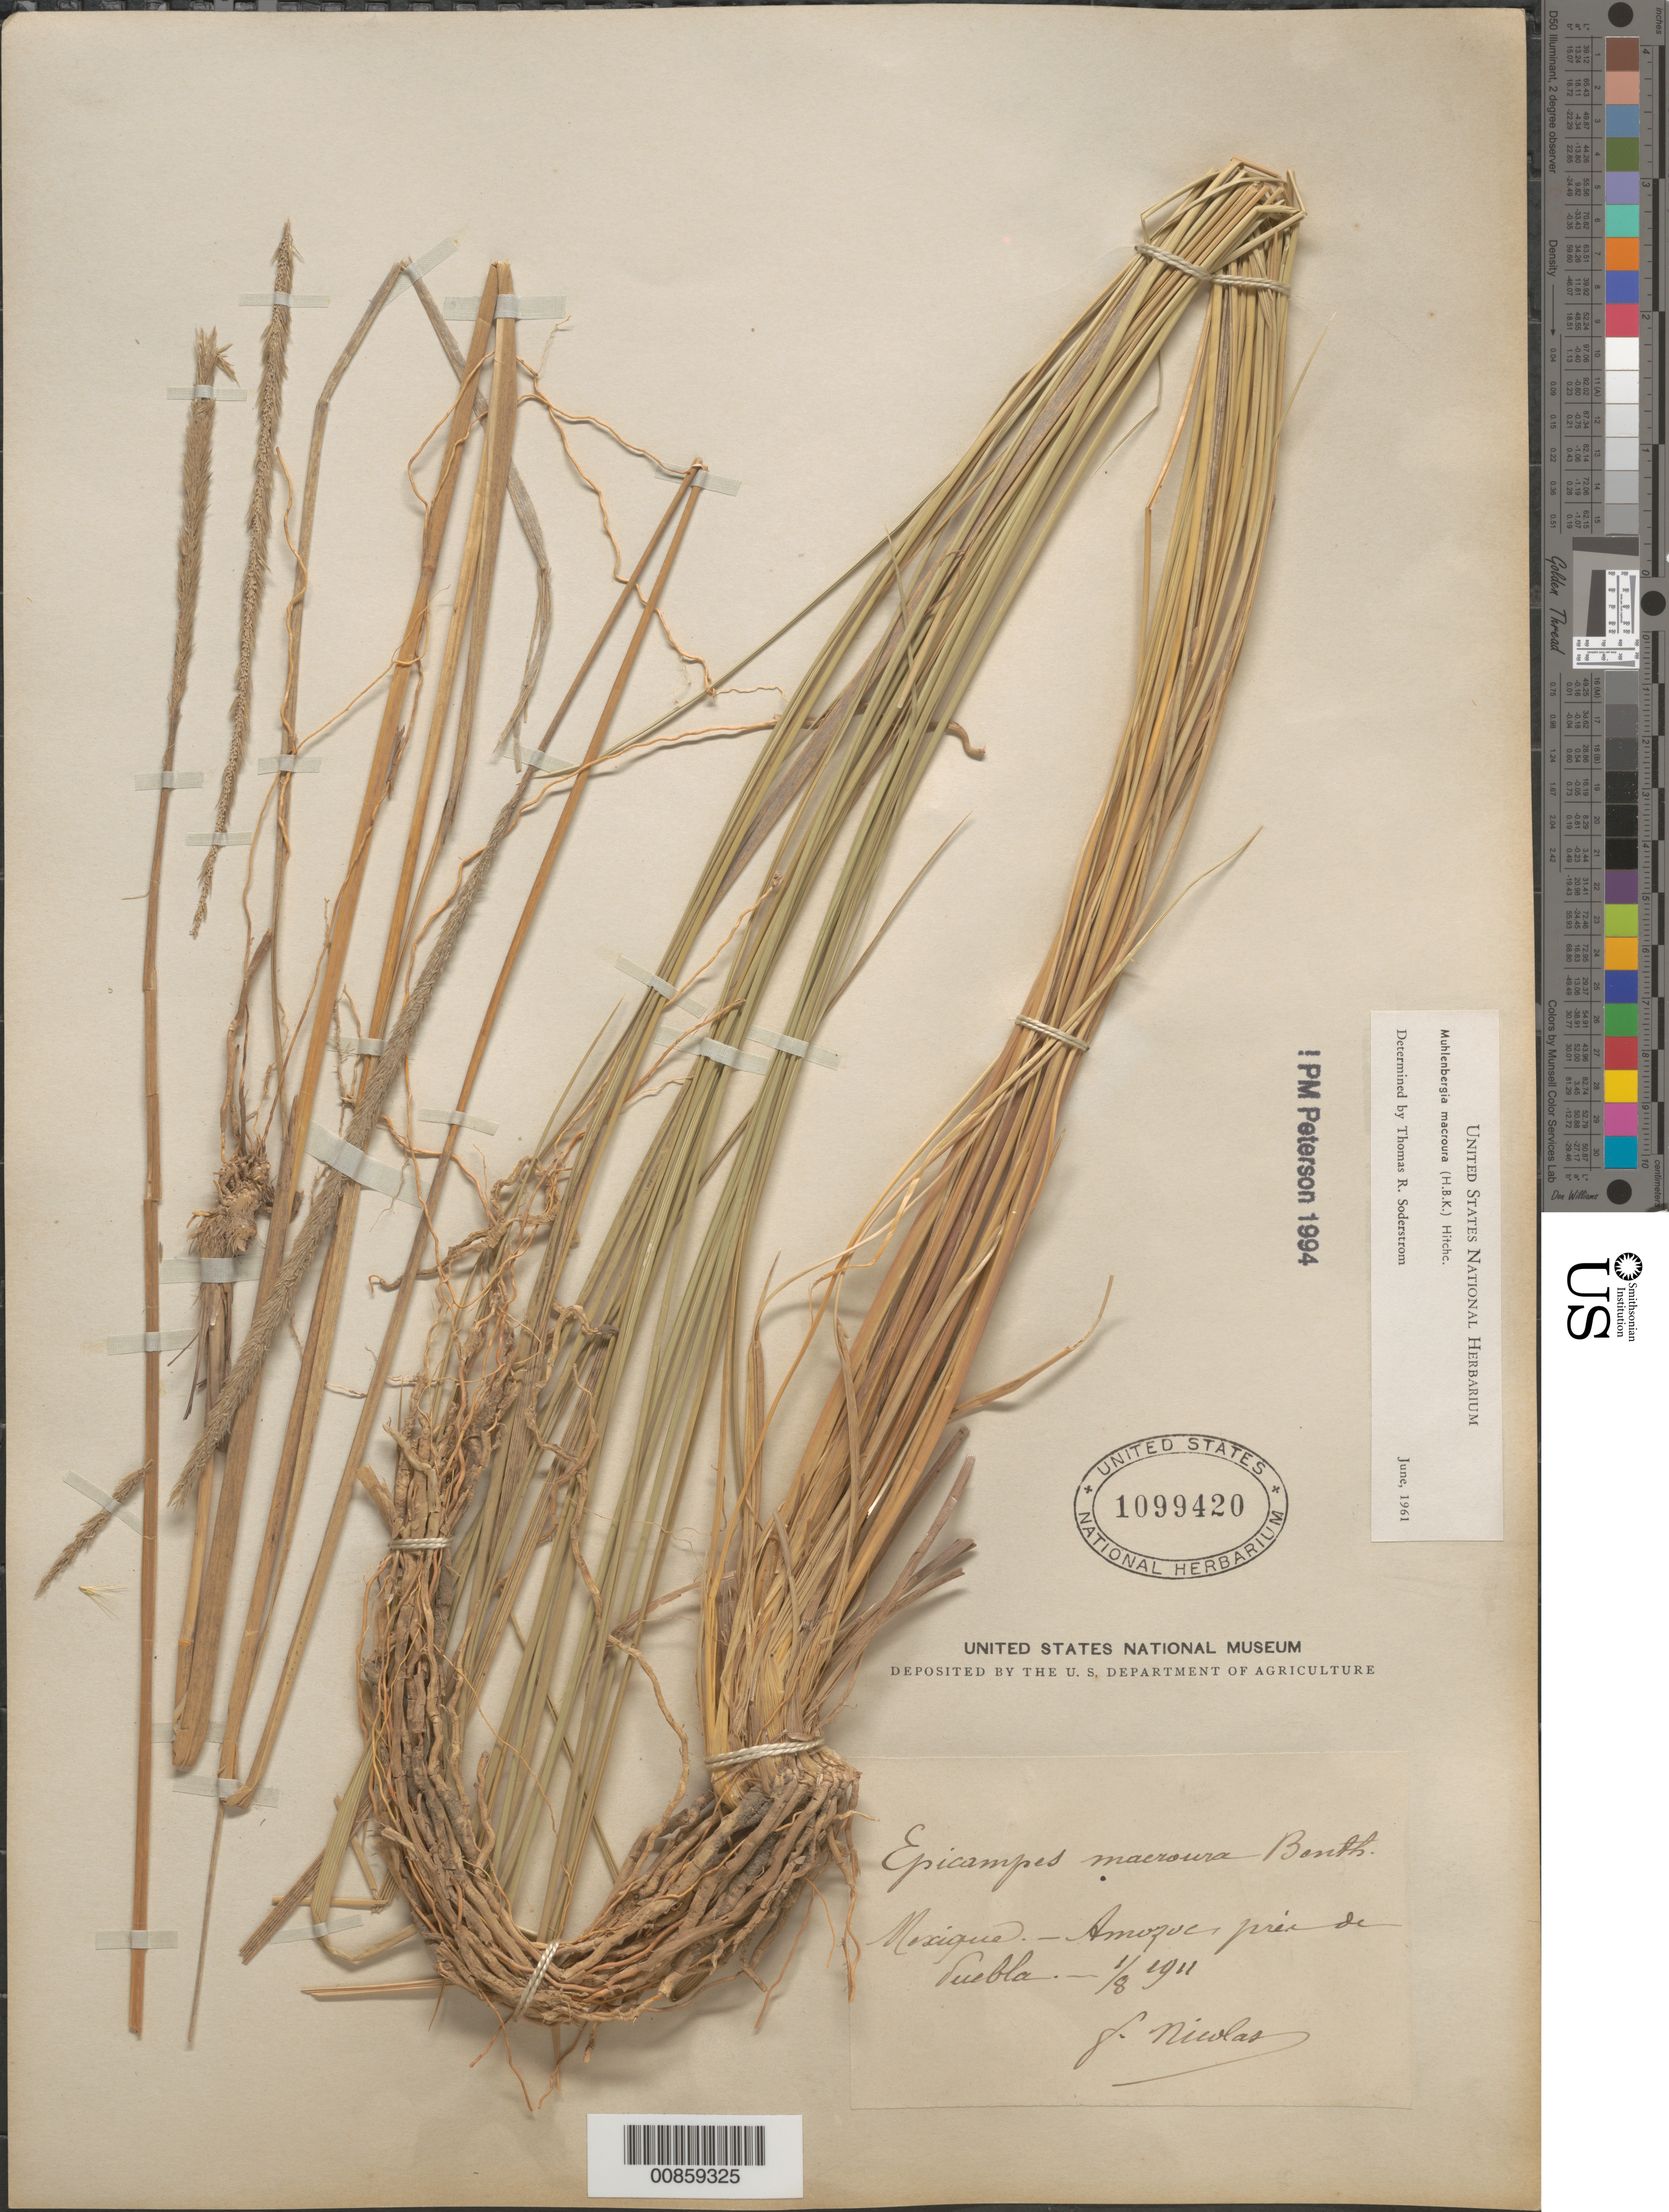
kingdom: Plantae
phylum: Tracheophyta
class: Liliopsida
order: Poales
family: Poaceae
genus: Muhlenbergia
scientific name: Muhlenbergia macroura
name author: (Kunth) Hitchc.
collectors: Bro. Nicolas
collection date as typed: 01 Aug 1911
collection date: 1911-08-01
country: Mexico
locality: Amozoc pres Puebla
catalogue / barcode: US 1099420